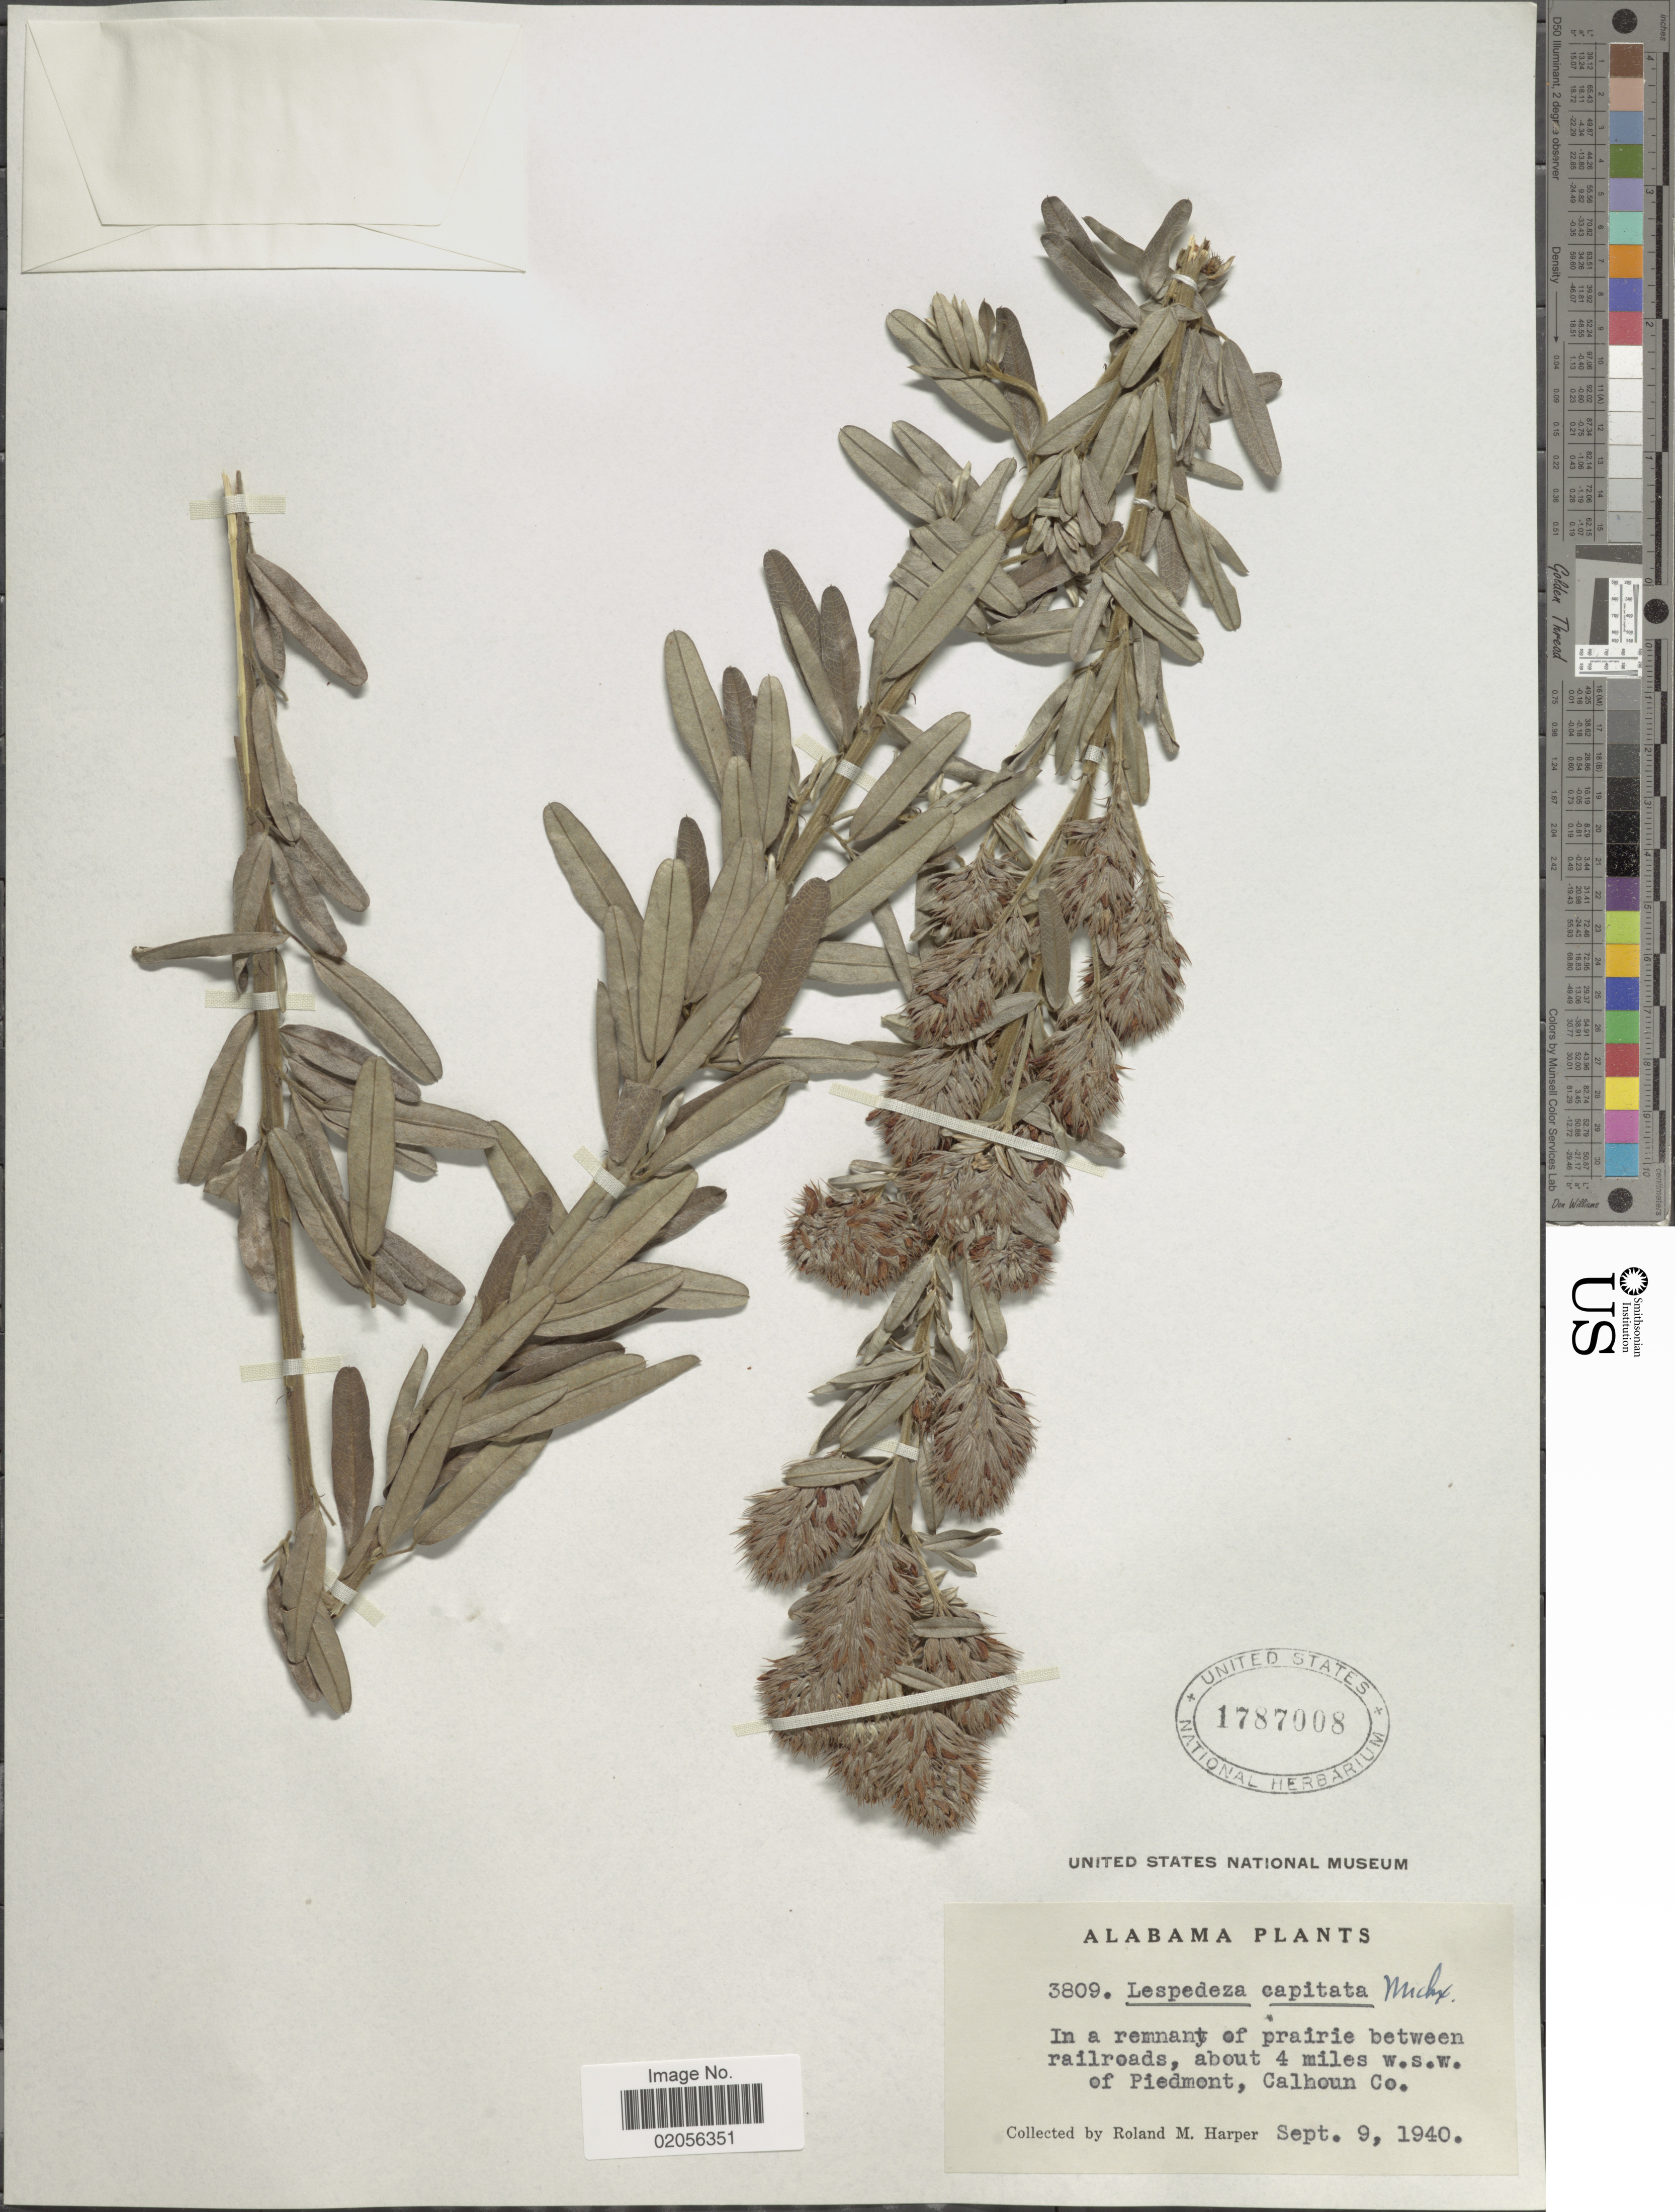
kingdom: Plantae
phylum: Tracheophyta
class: Magnoliopsida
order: Fabales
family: Fabaceae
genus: Lespedeza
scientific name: Lespedeza capitata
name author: Michx.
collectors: R. M. Harper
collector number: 3809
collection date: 1940-09-09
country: United States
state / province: Alabama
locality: About 4 miles w.s.w. of Piedmont, Calhoun Co.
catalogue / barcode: US 1787008